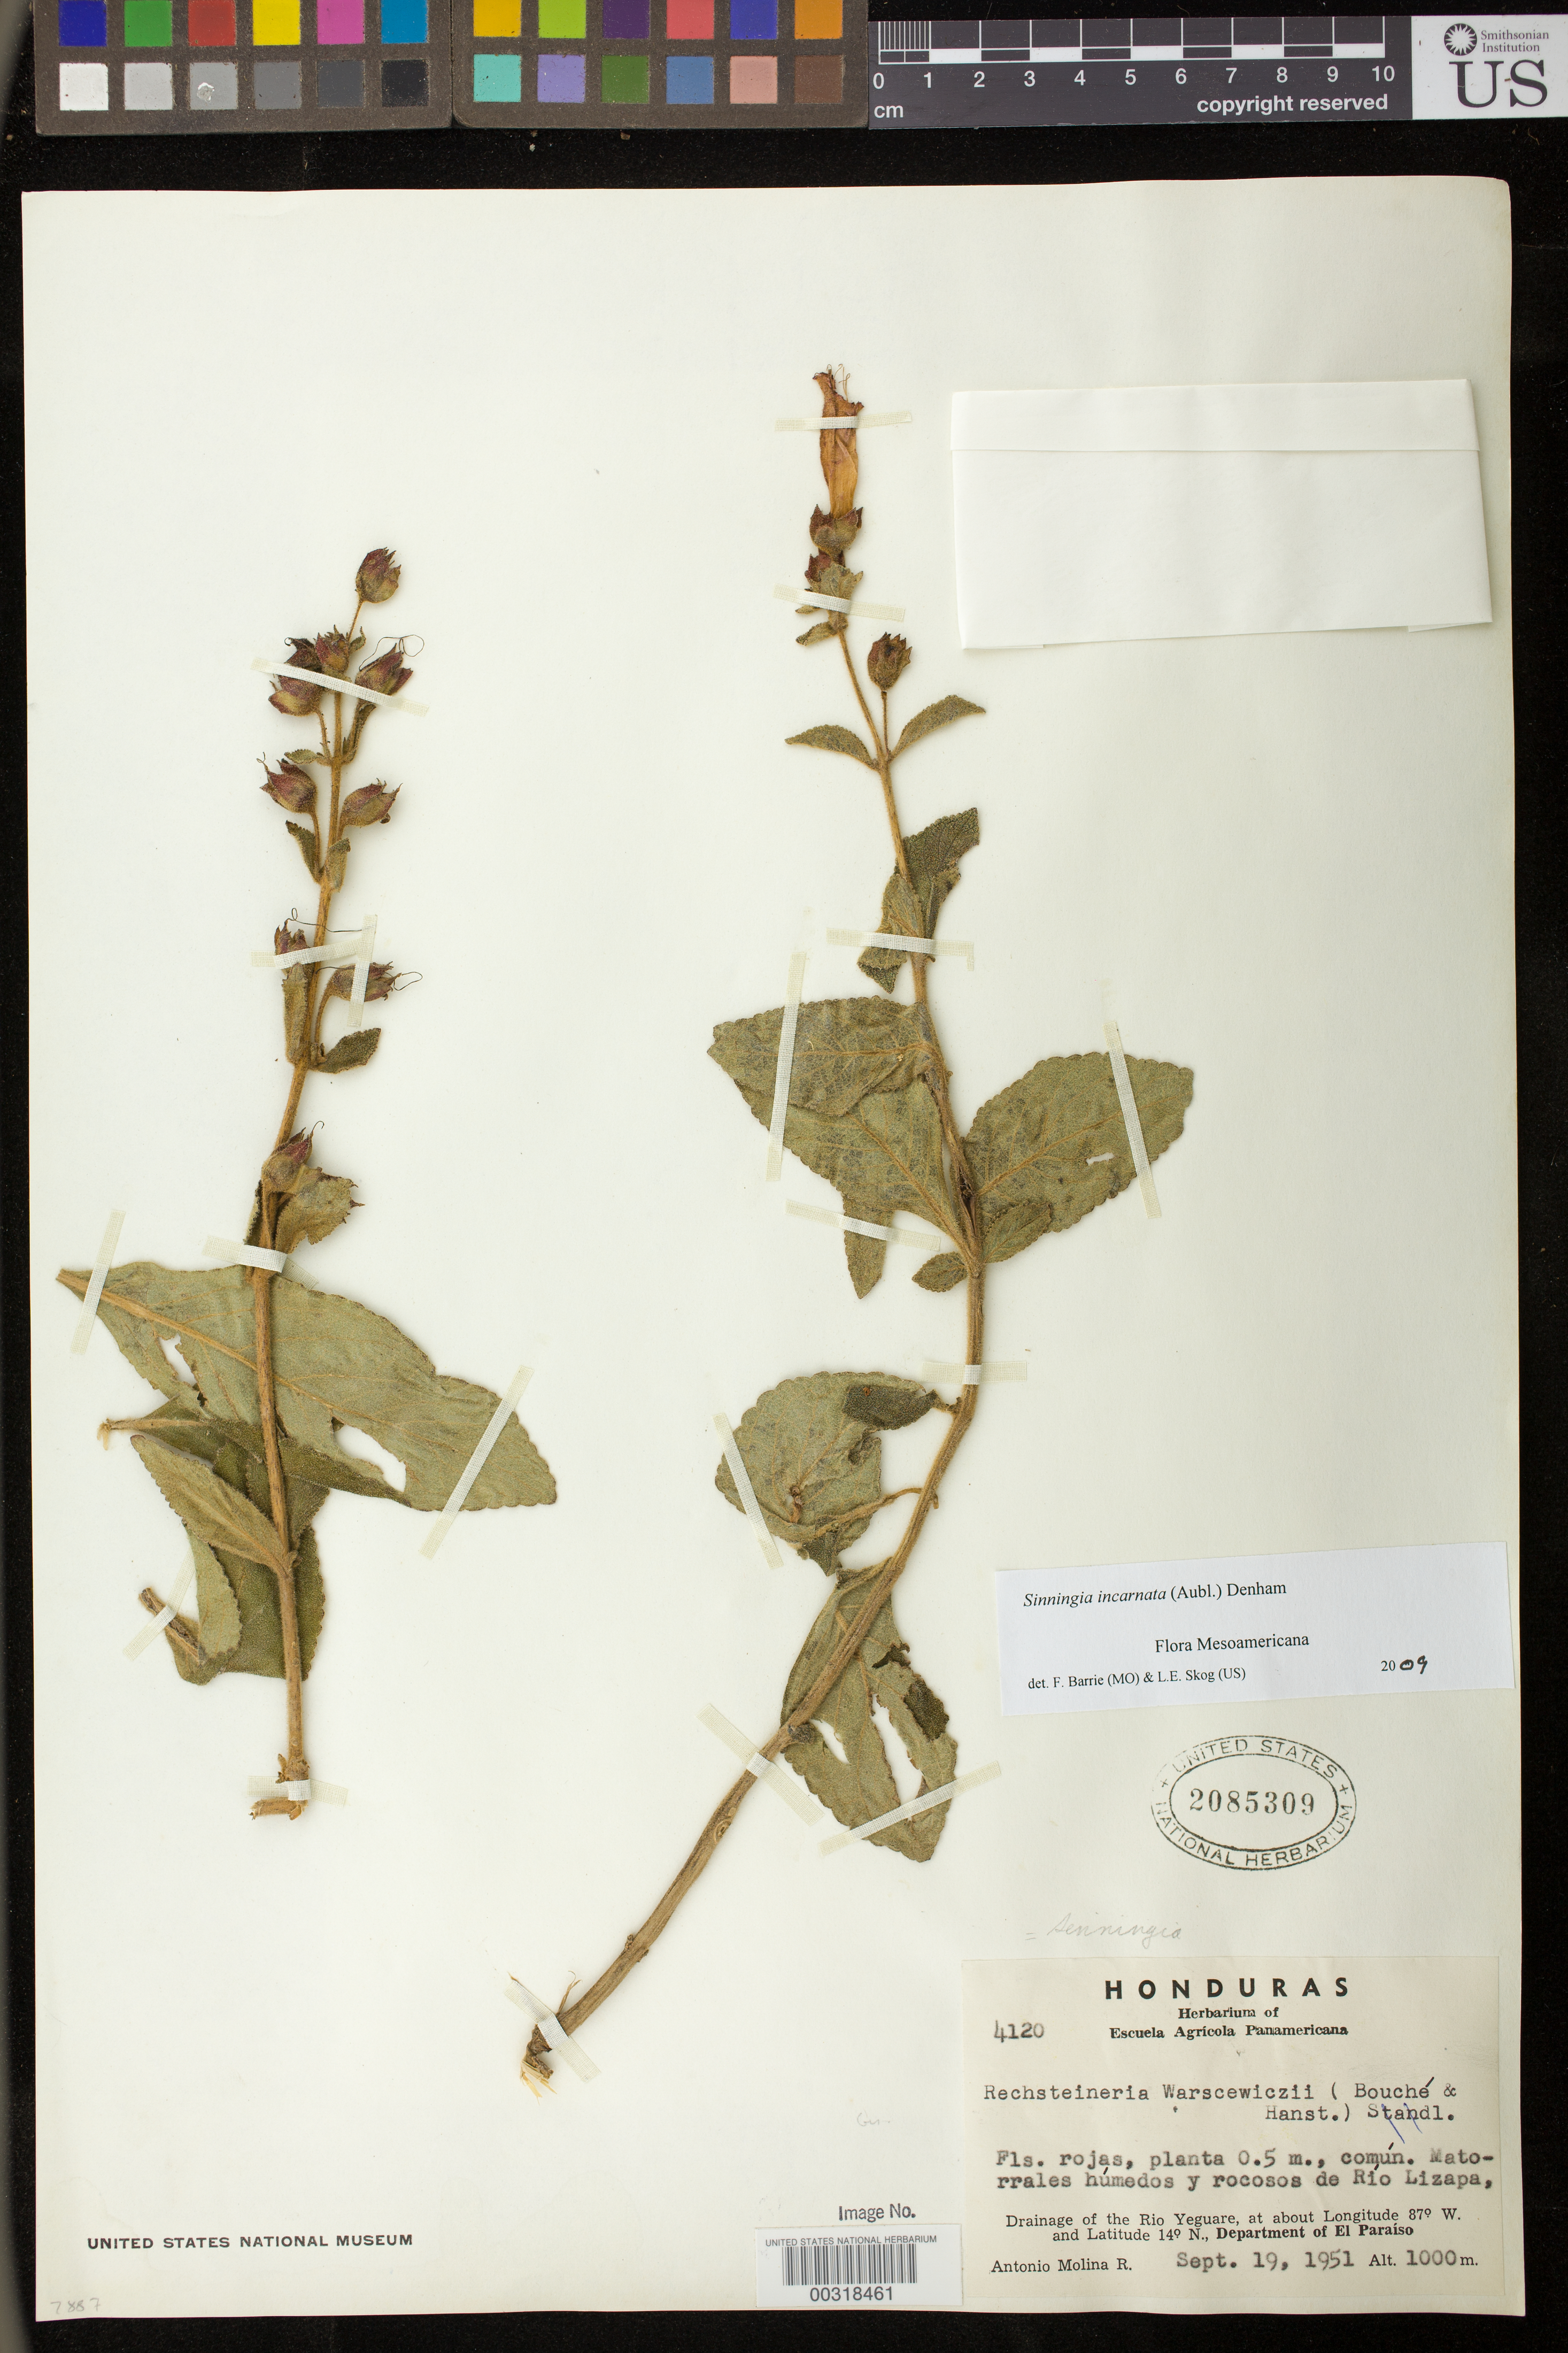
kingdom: Plantae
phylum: Tracheophyta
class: Magnoliopsida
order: Lamiales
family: Gesneriaceae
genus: Sinningia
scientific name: Sinningia incarnata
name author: (Aubl.) D.L. Denham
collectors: A. Molina R.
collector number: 4120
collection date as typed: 19 Sep 1951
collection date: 1951-09-19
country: Honduras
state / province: El Paraíso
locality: Drainage of the Rio Yeguare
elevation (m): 1000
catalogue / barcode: US 2085309